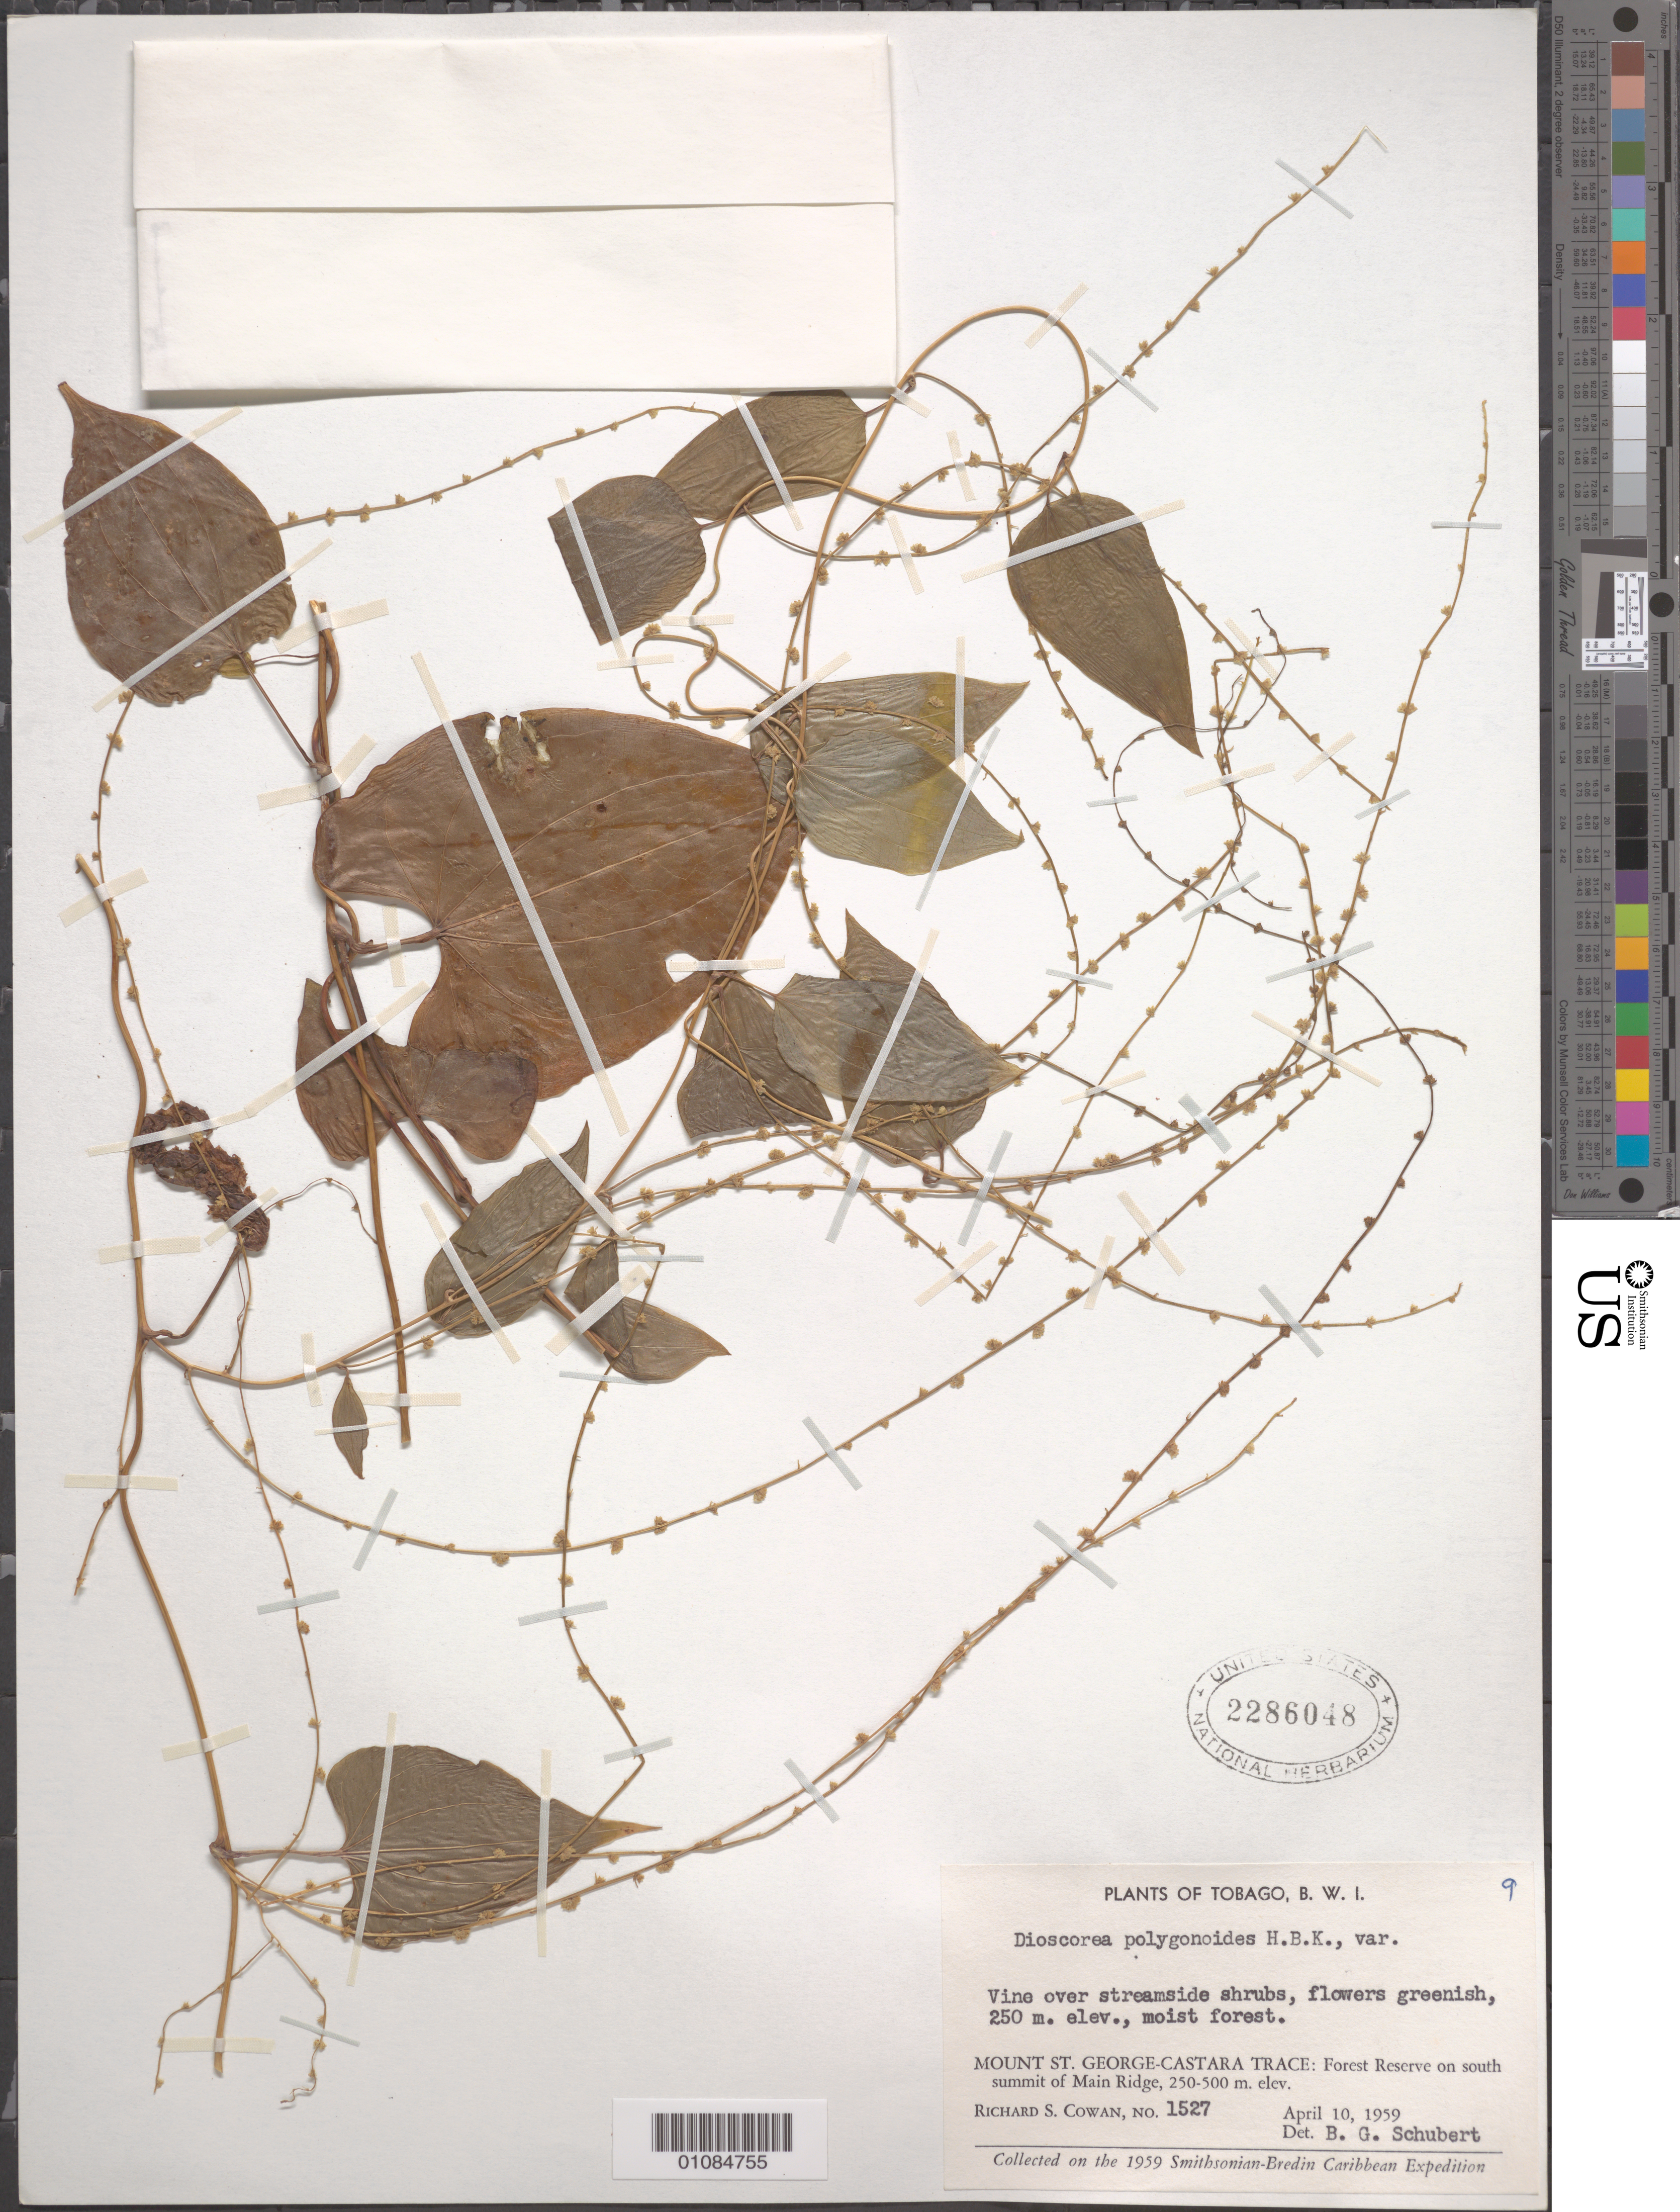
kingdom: Plantae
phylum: Tracheophyta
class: Liliopsida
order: Dioscoreales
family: Dioscoreaceae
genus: Dioscorea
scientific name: Dioscorea polygonoides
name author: Humb. & Bonpl. ex Willd.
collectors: R. S. Cowan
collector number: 1527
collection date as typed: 10 Apr 1959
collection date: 1959-04-10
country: Trinidad and Tobago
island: Tobago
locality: Mount St. George-Castara Trace: Forest Reserve on S summit of Main Ridge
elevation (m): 250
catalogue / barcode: US 2286048